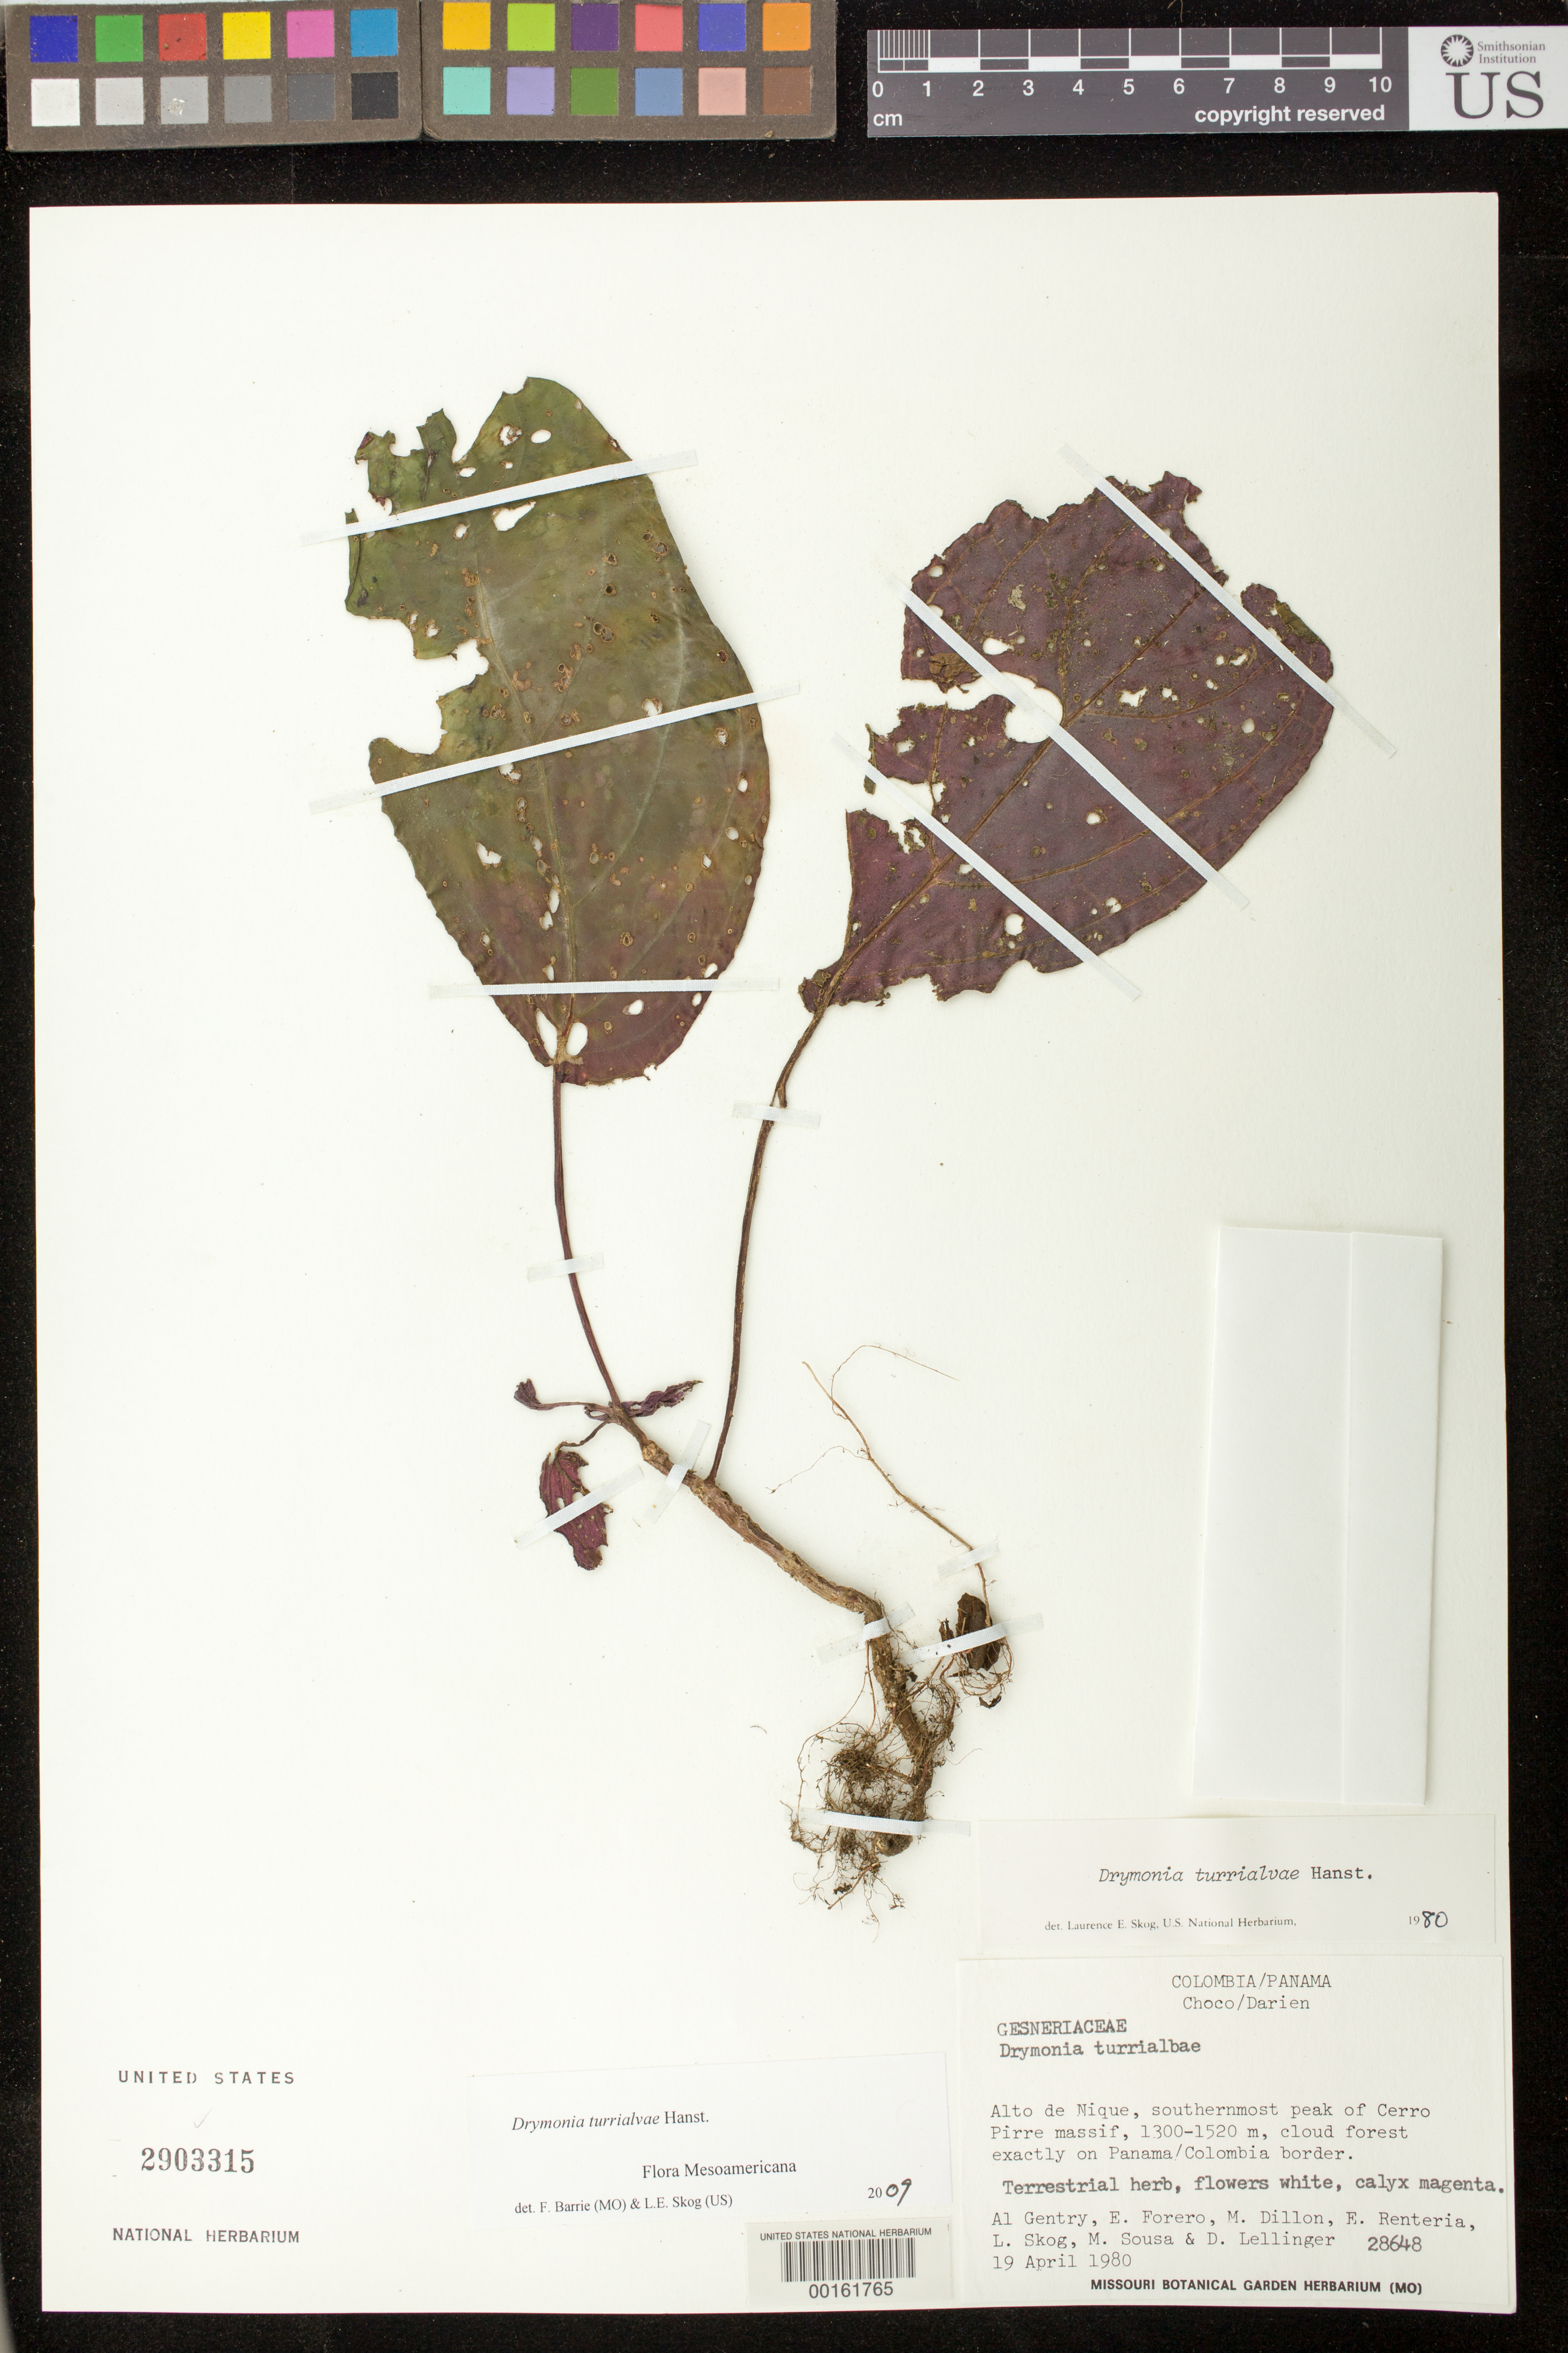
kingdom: Plantae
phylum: Tracheophyta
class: Magnoliopsida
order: Lamiales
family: Gesneriaceae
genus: Drymonia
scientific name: Drymonia turrialvae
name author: Hanst.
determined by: Skog, Laurence E.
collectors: A. H. Gentry, E. Forero, M. O. Dillon, E. Renteria, L. E. Skog, M. Sousa & D. B. Lellinger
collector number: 28648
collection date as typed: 19 Apr 1980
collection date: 1980-04-19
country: Colombia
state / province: Chocó/Darien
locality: Alto de Nique, southernmost peak of Cerro Pirre massif, exactly on Panama/Colombia border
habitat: Cloud forest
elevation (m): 1300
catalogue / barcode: US 2903315